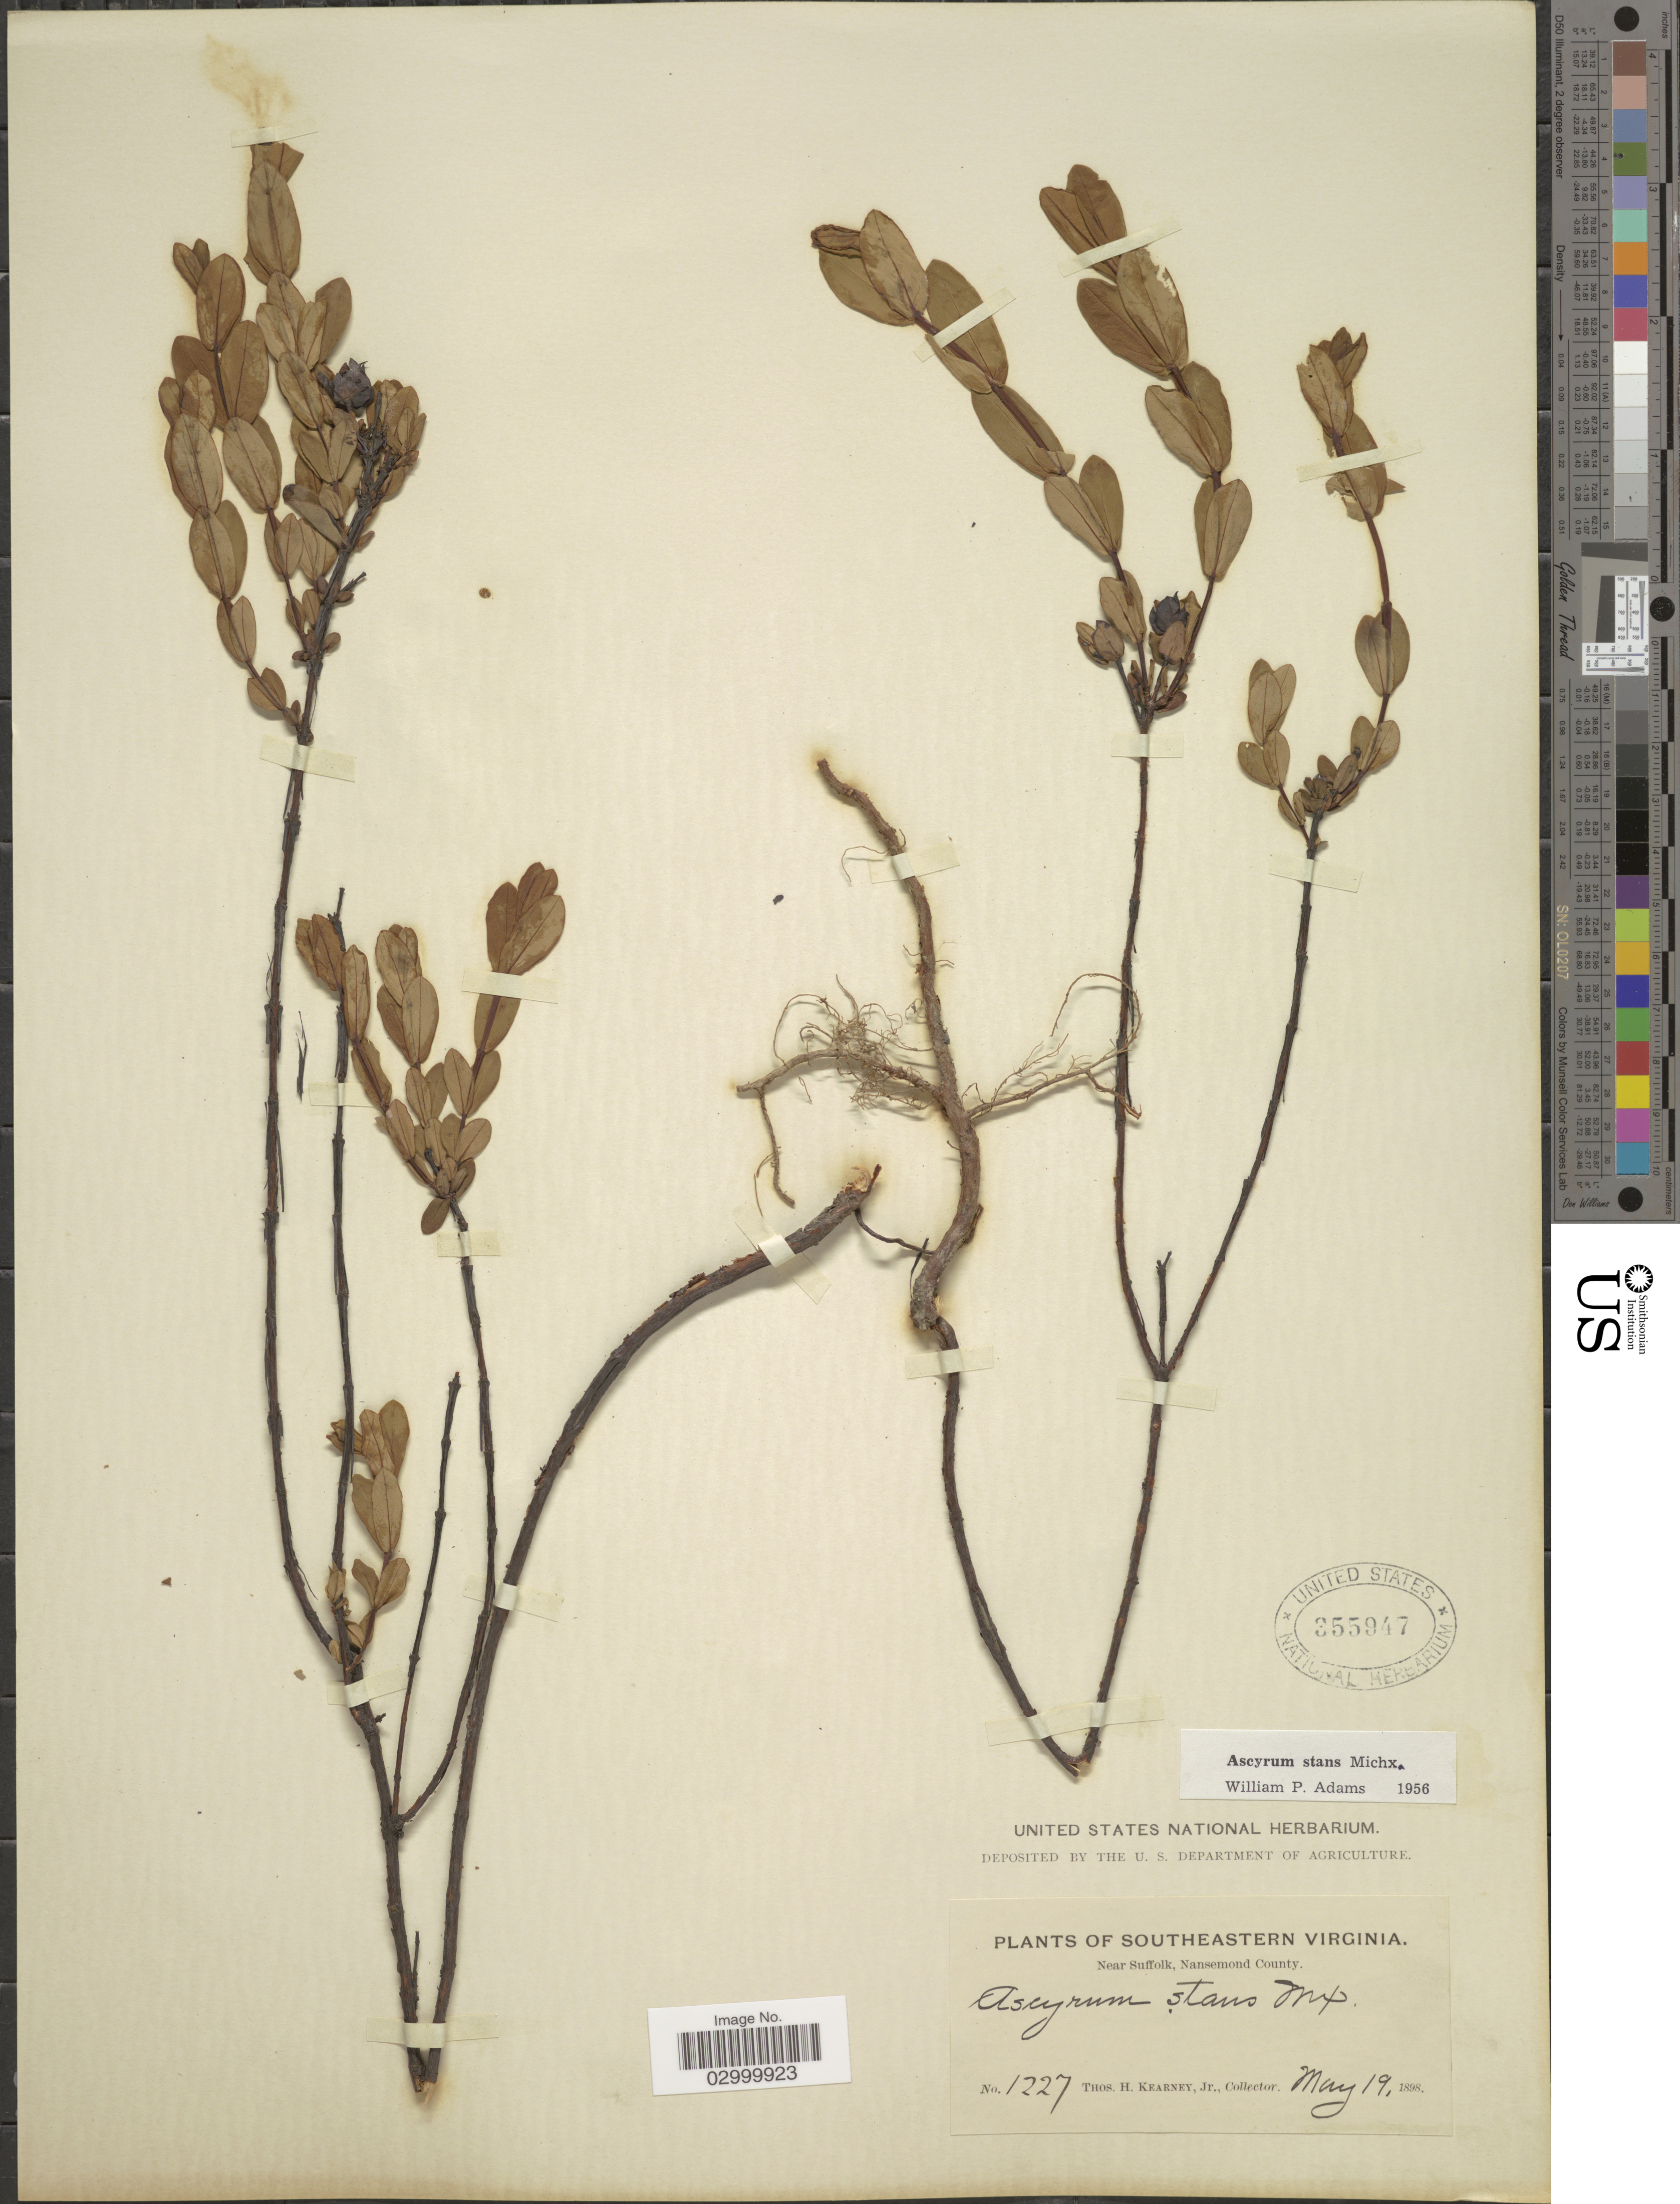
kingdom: Plantae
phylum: Tracheophyta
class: Magnoliopsida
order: Malpighiales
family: Hypericaceae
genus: Hypericum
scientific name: Hypericum crux-andreae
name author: (L.) Crantz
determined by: Strong, Mark T., (BOT), Smithsonian Institution - National Museum of Natural History (UNITED STATES)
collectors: T. H. Kearney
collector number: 1227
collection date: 1898-05-19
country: United States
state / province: Virginia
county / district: City of Suffolk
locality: Southeastern Virginia. Near Suffolk, Nansemond County.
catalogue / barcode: US 355947